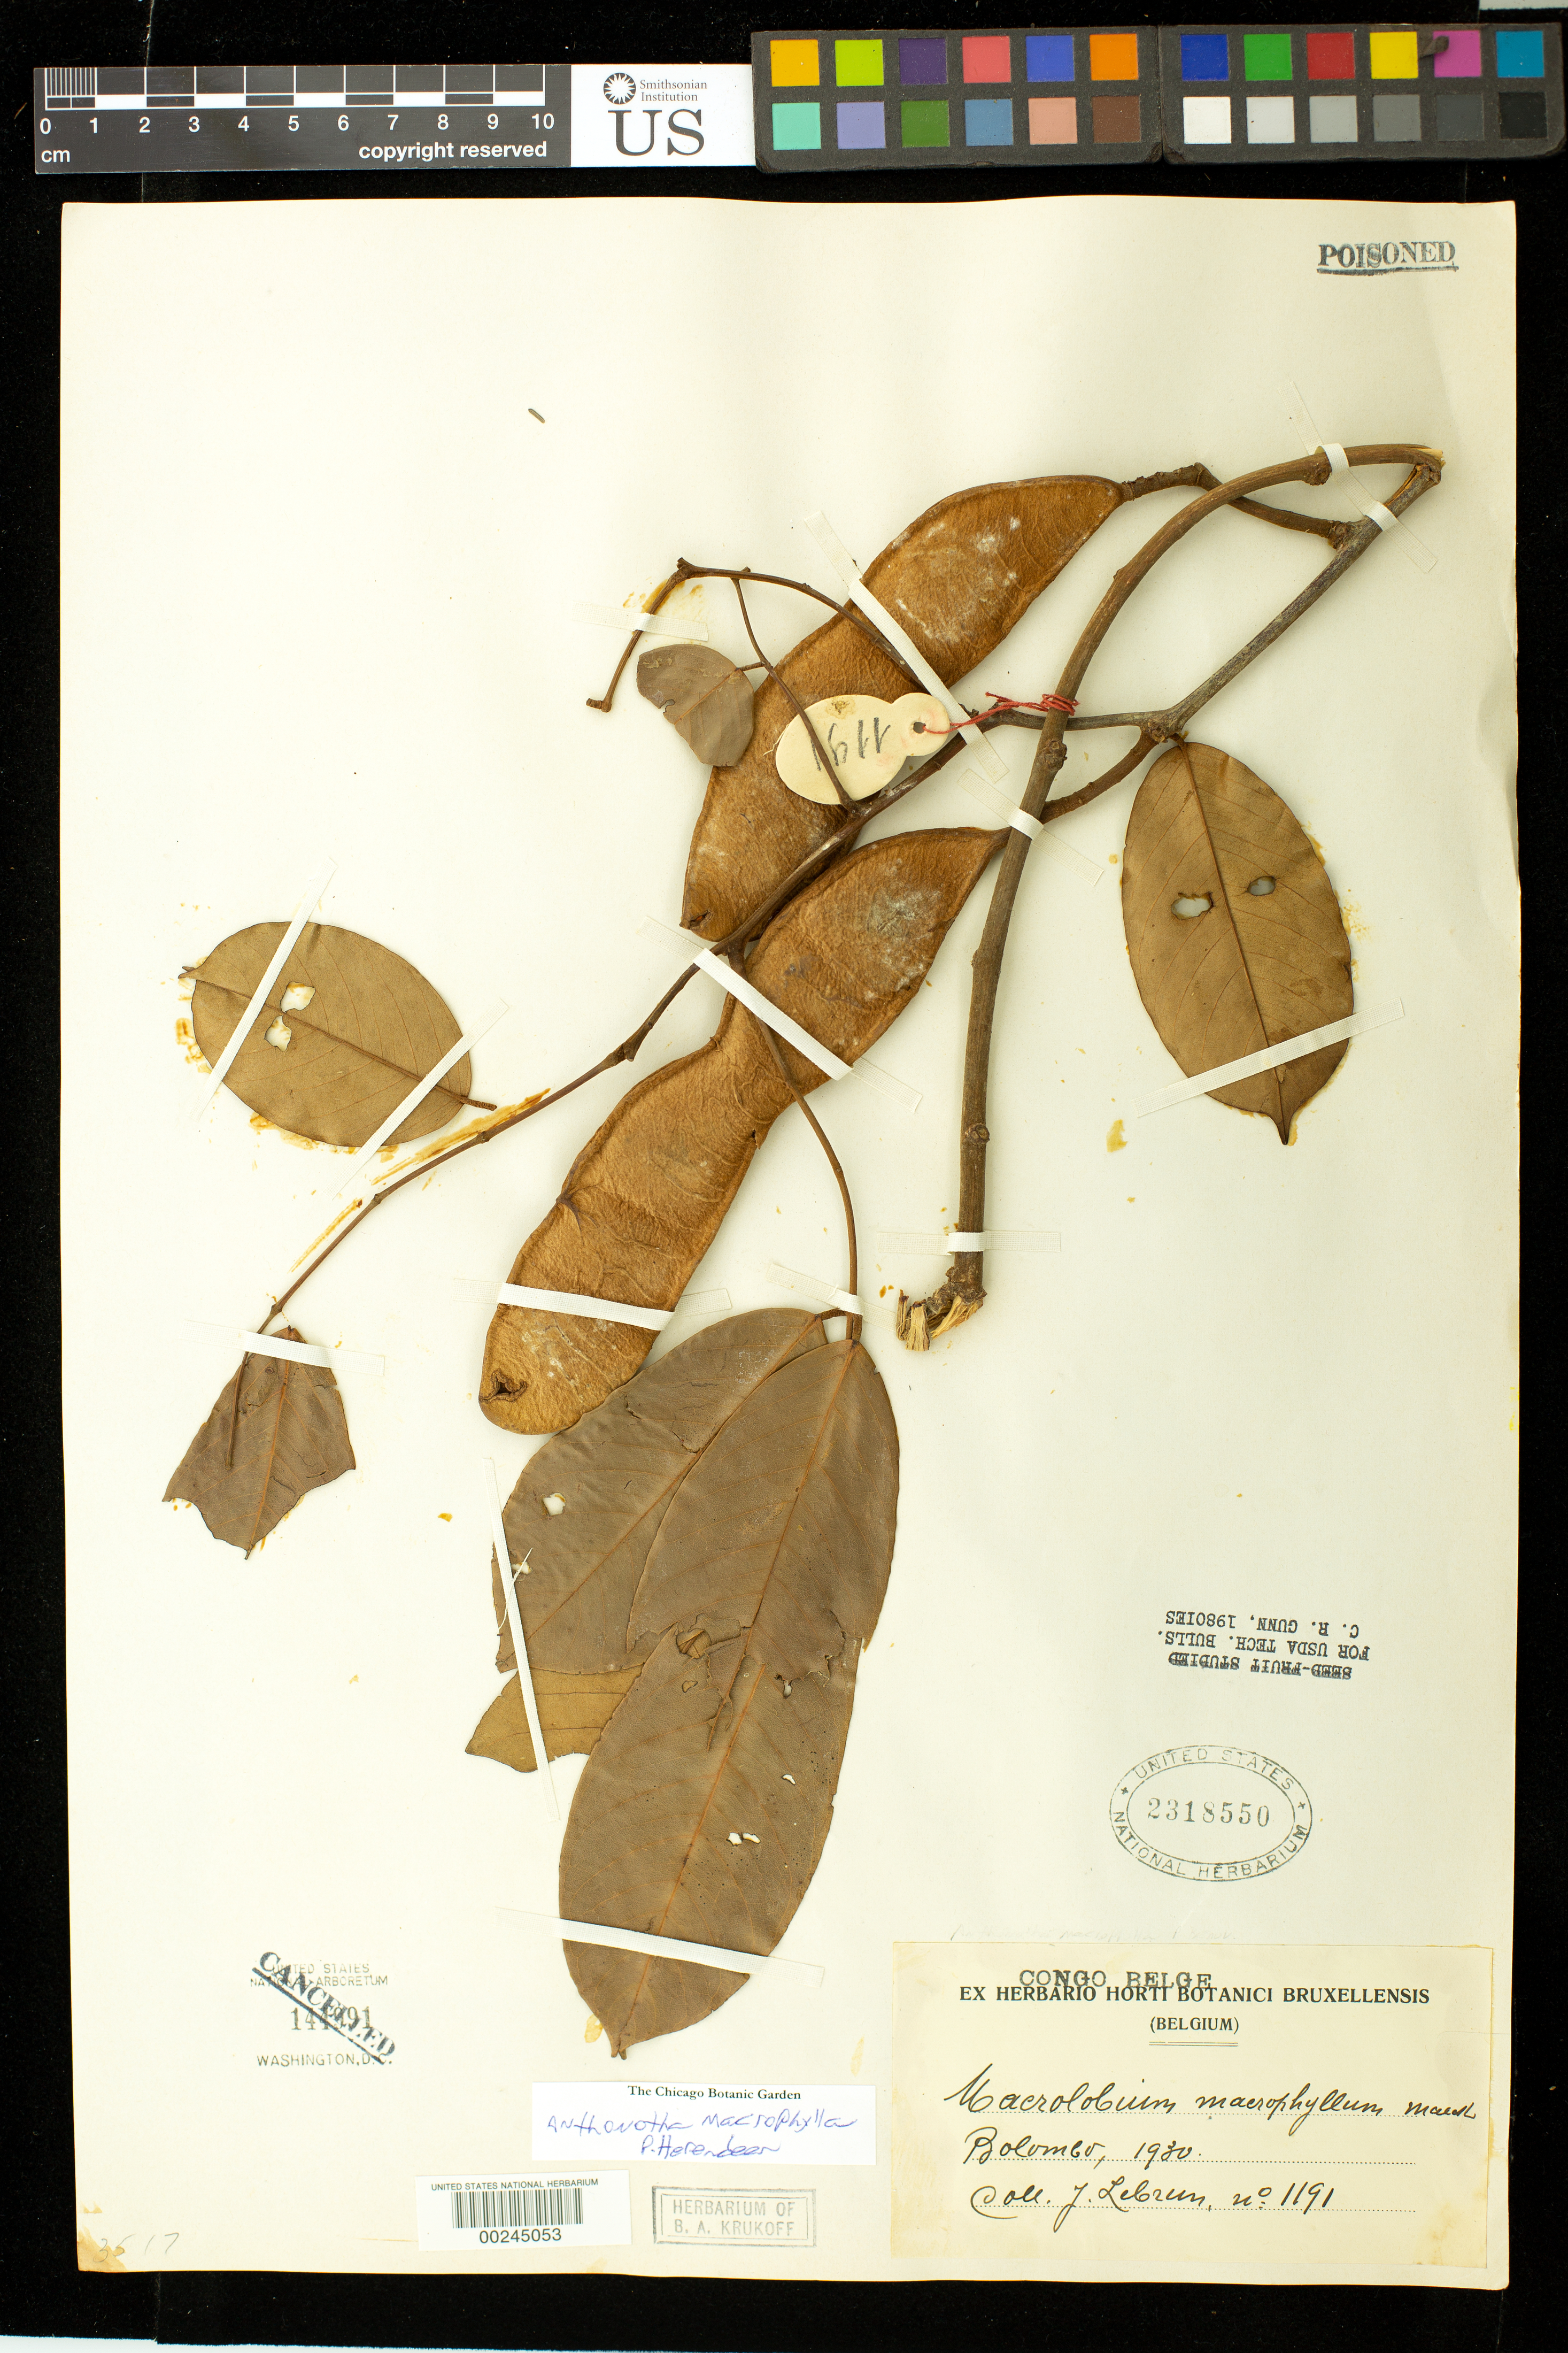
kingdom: Plantae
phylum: Tracheophyta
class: Magnoliopsida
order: Fabales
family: Fabaceae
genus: Macrolobium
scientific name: Macrolobium macrophyllum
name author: P. Beauv.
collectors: J. A. Lebrun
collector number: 1191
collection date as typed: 1930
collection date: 1930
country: Congo, Democratic Republic of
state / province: Équateur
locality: Bolombo, Eala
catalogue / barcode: US 2318550